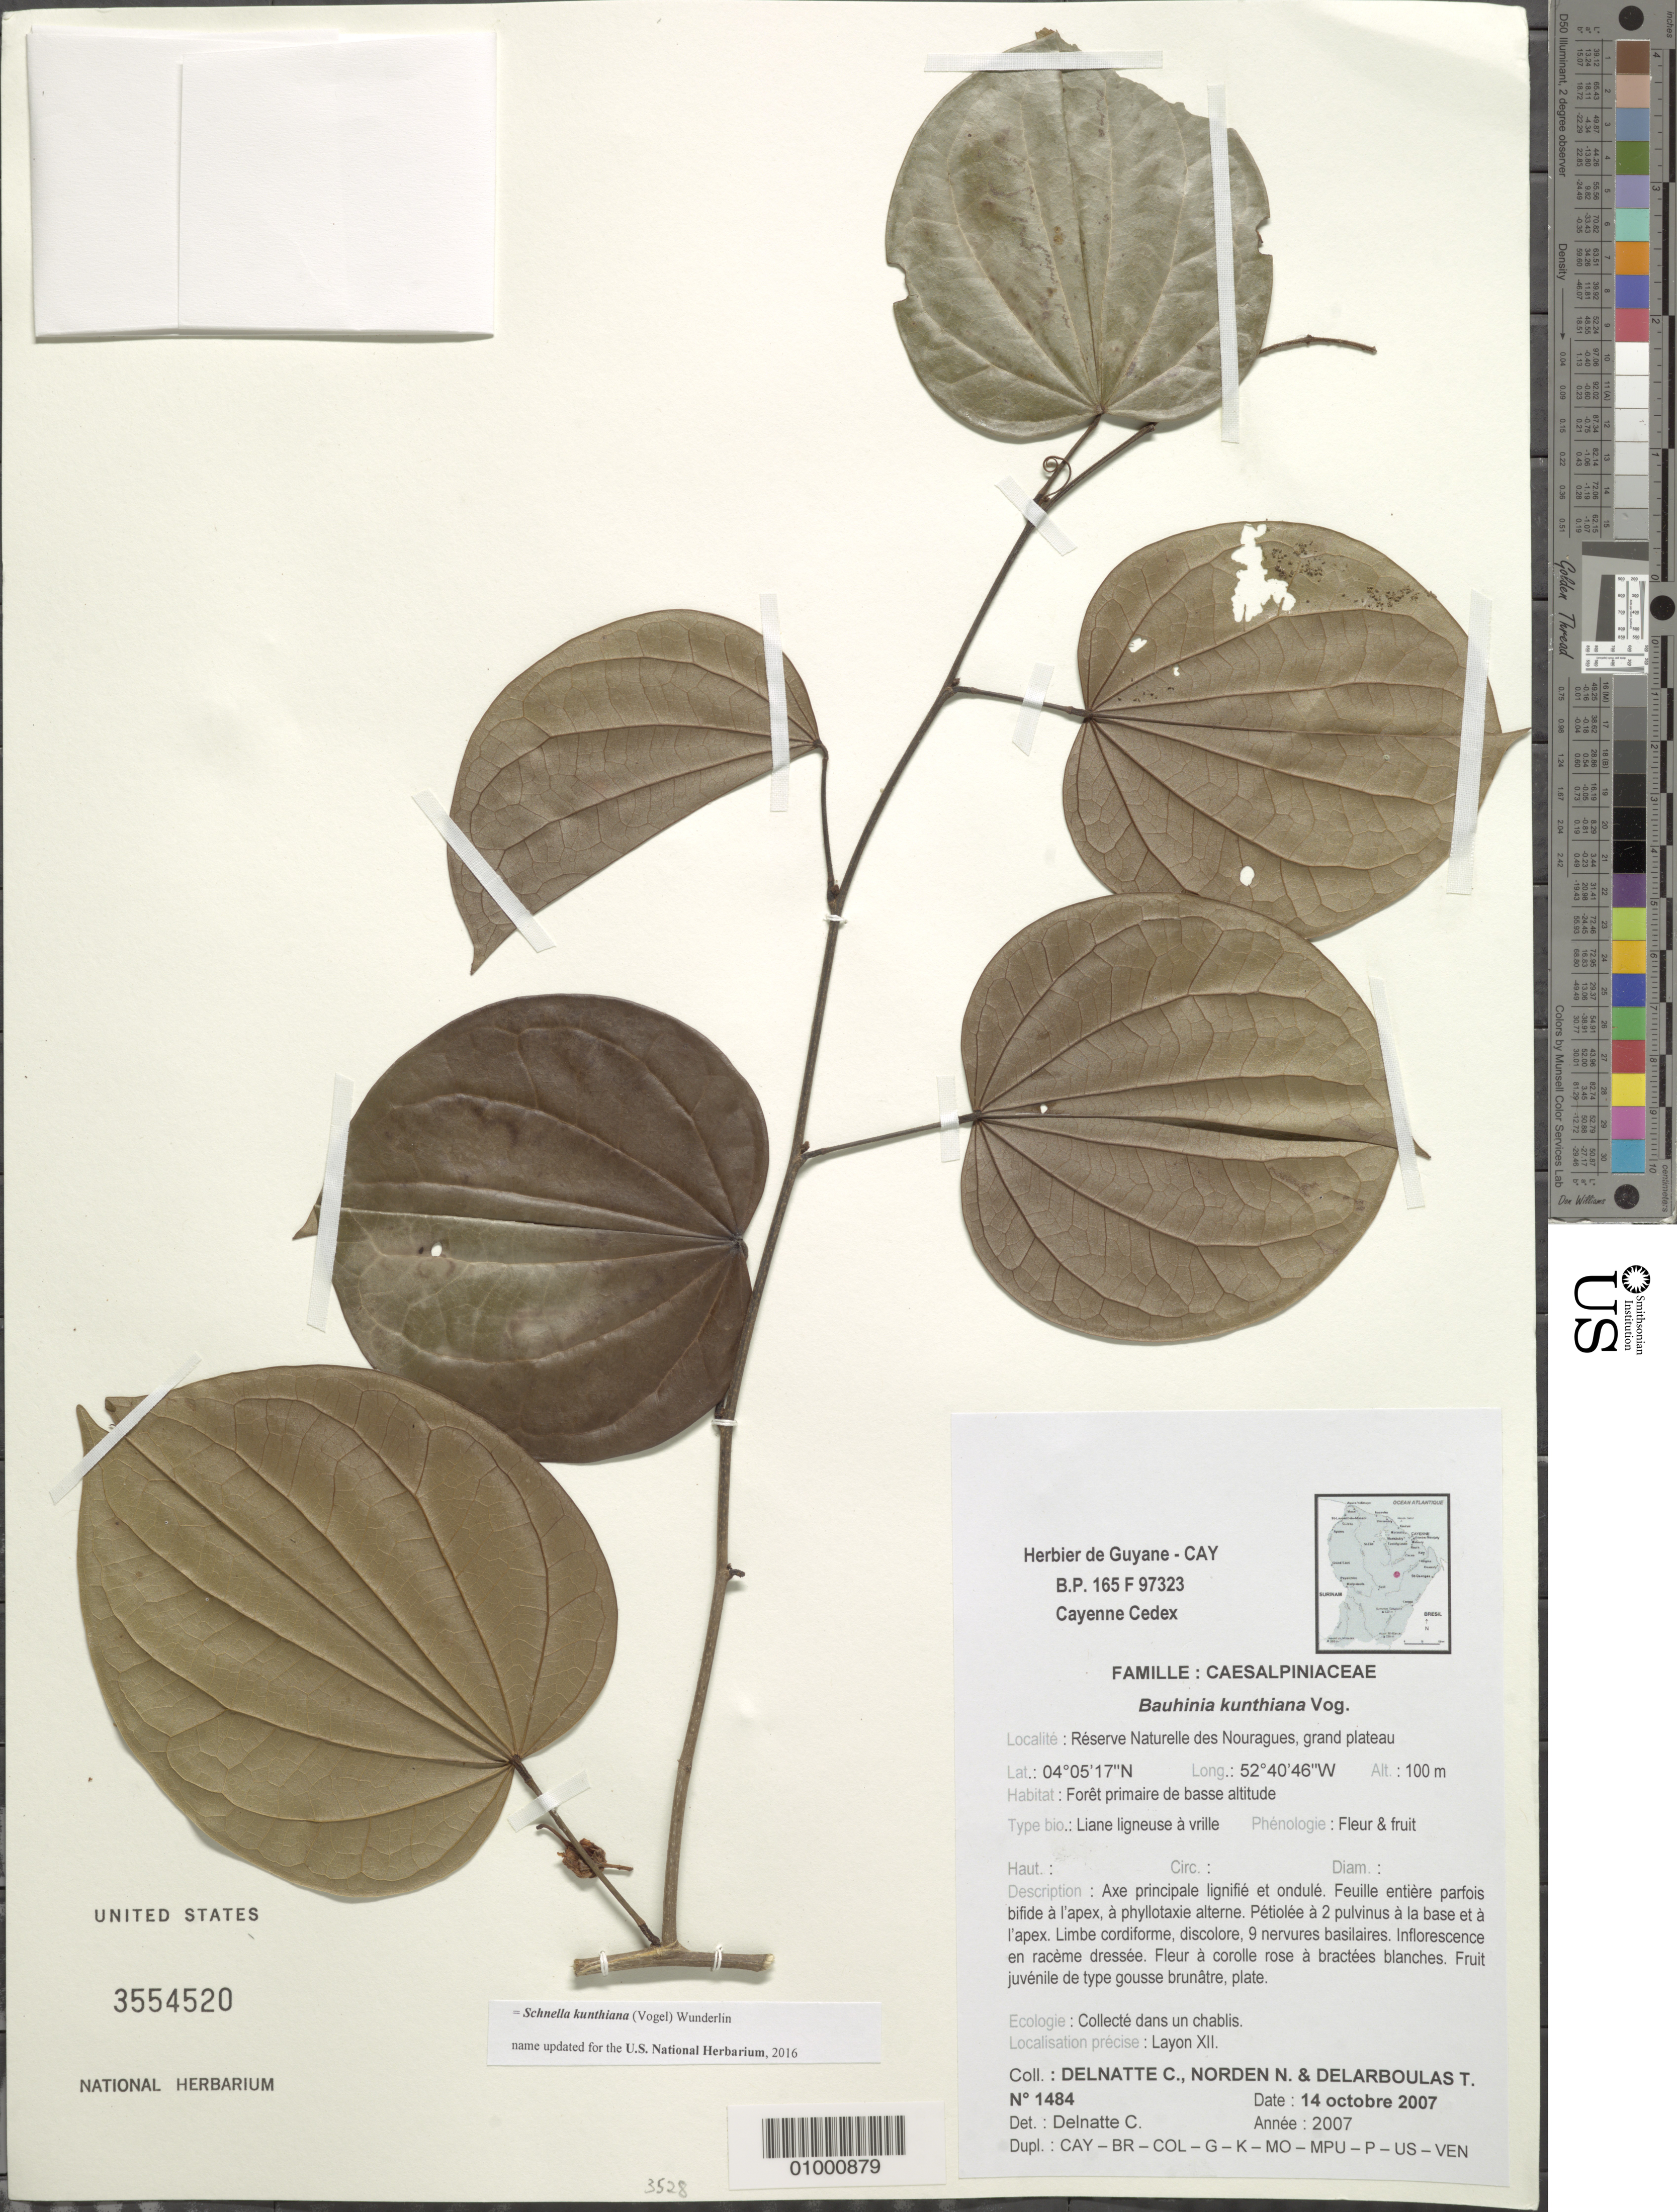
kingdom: Plantae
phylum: Tracheophyta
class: Magnoliopsida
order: Fabales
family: Fabaceae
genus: Schnella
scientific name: Schnella kunthiana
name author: (Vogel) Wunderlin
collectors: C. Delnatte, N. Norden & T. Delarboulas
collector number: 1484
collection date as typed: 14-Oct-07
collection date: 2007-10-14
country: French Guiana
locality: Reserve Naturelle des Nouragues, grand plateau, Layon XIII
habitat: Foret primaire de basse altitude. Collecte dans un chablis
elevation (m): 100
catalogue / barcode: US 3554520